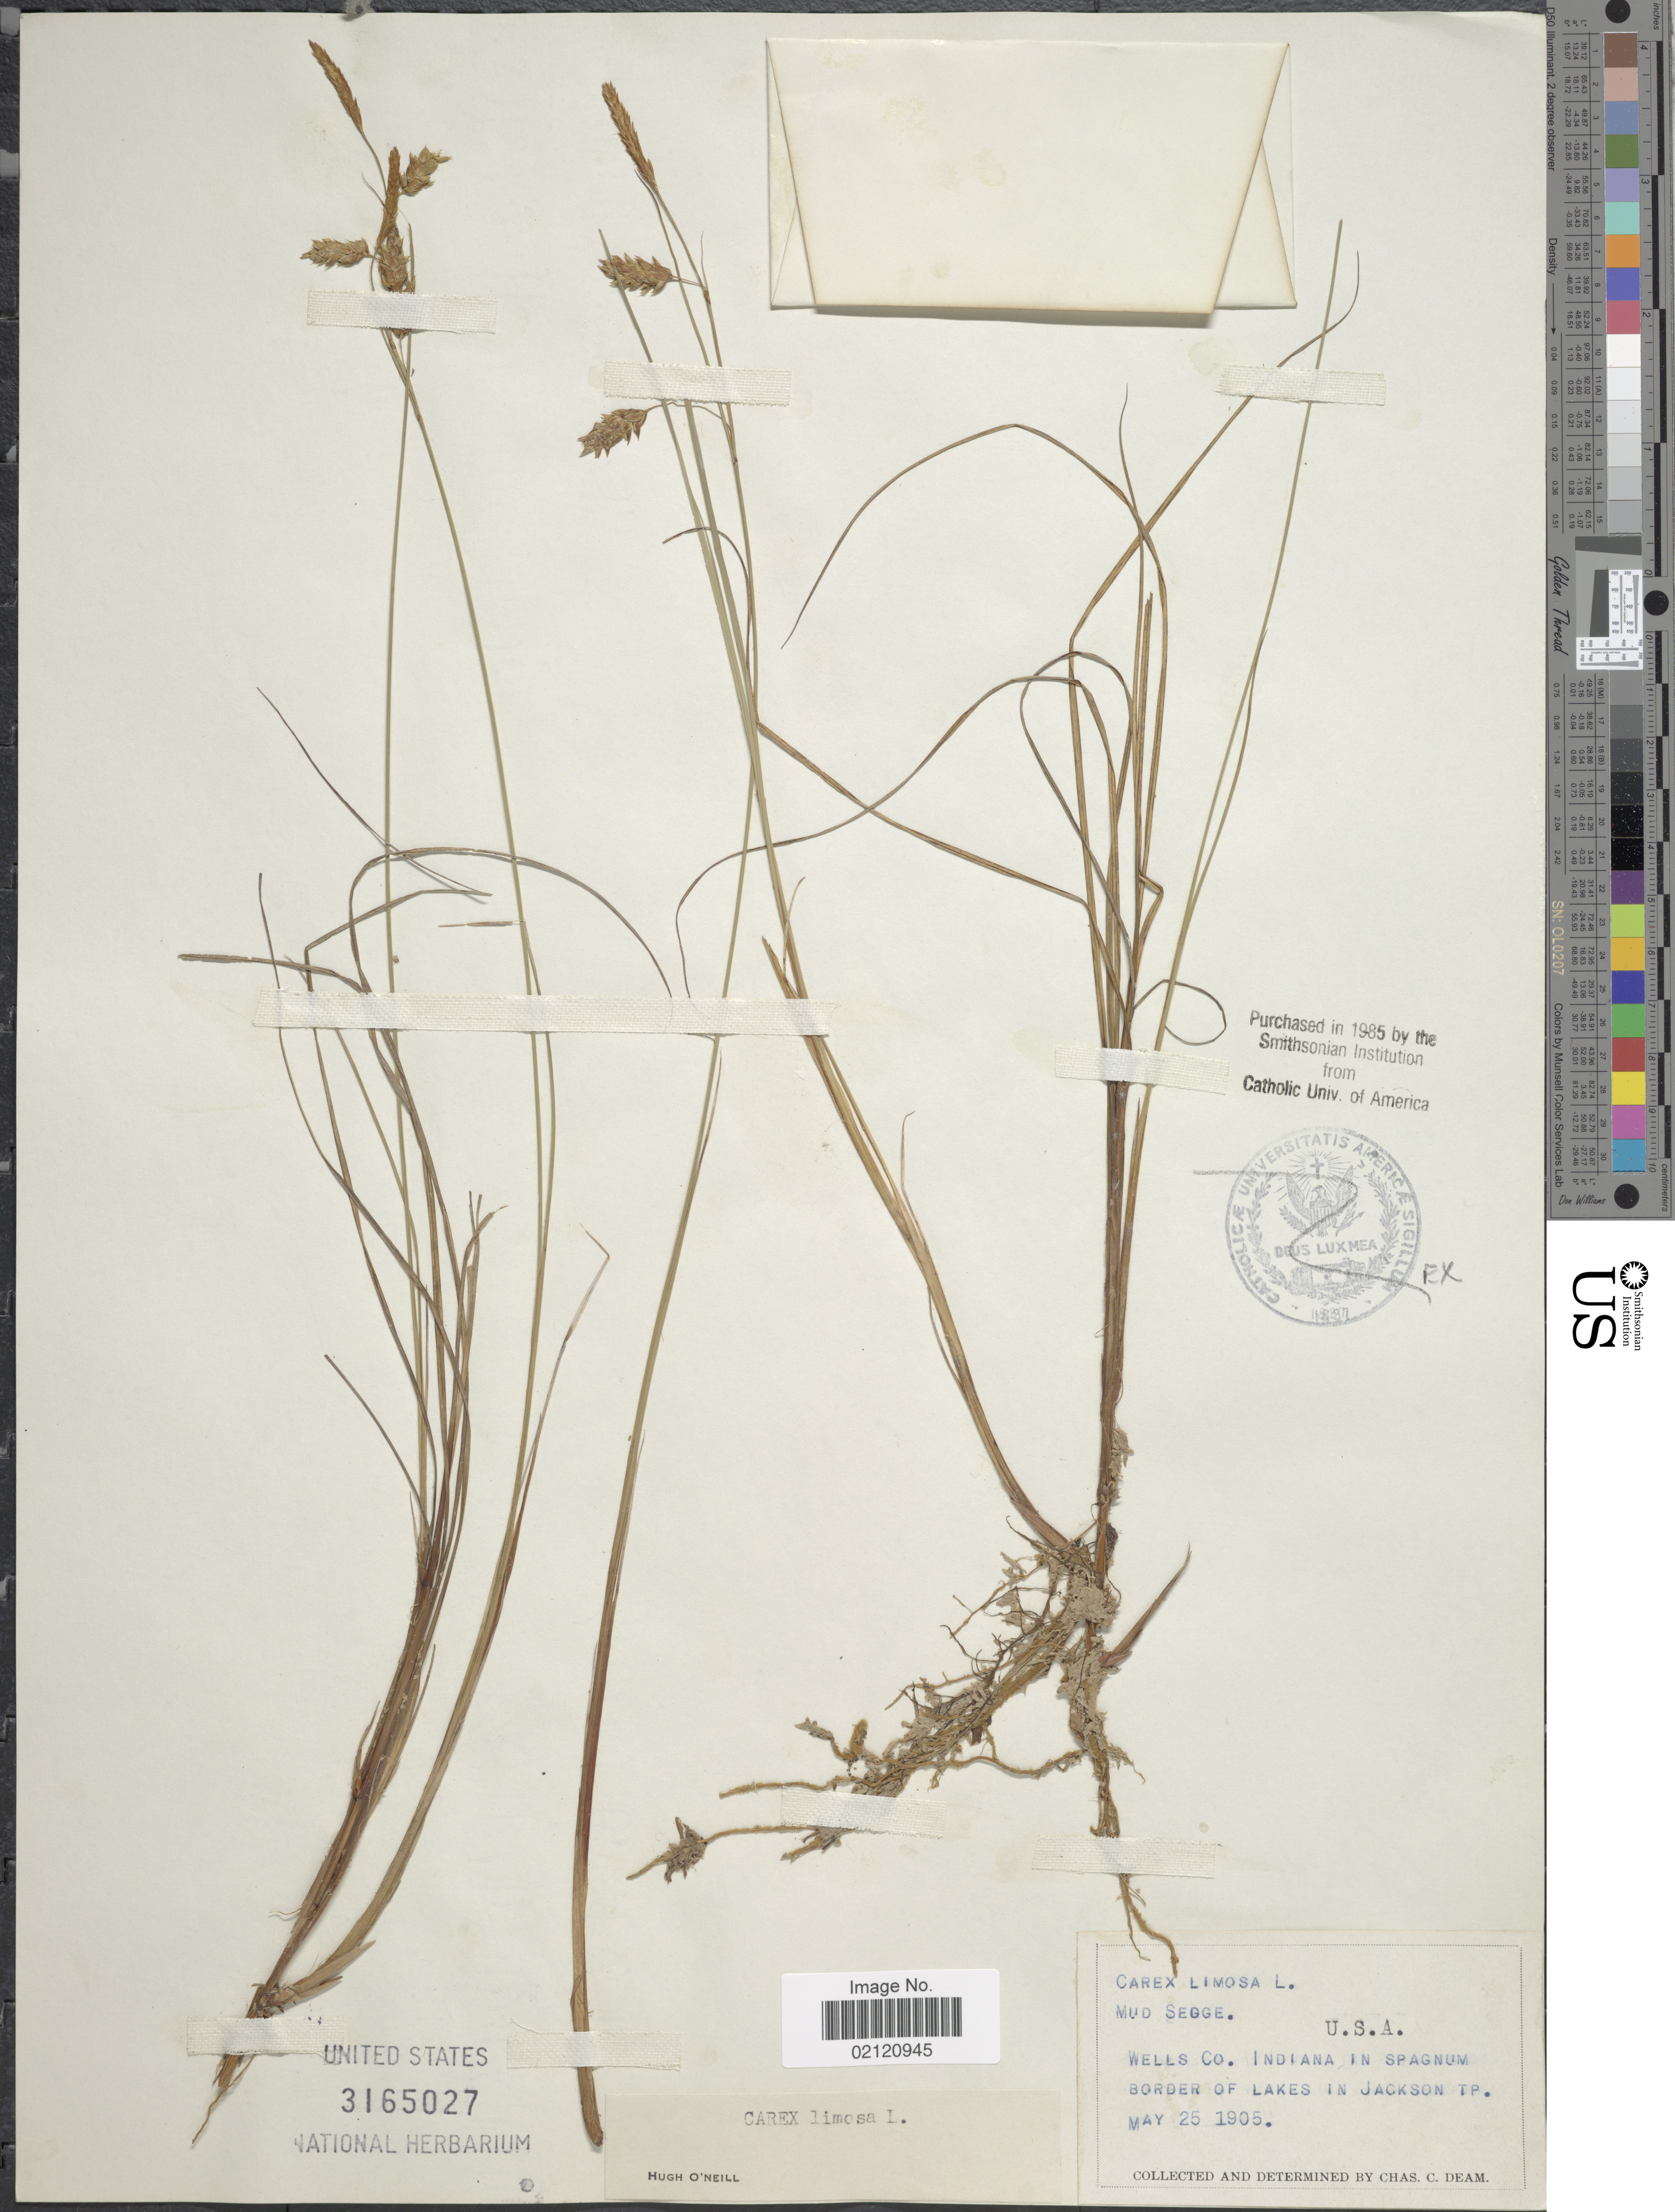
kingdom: Plantae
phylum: Tracheophyta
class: Liliopsida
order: Poales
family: Cyperaceae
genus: Carex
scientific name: Carex limosa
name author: L.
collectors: C. C. Deam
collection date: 1905-05-25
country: United States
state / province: Indiana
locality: Wells Co. Indiana in Spagnum border of Lakes in Jackson Tp.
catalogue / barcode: US 3165027